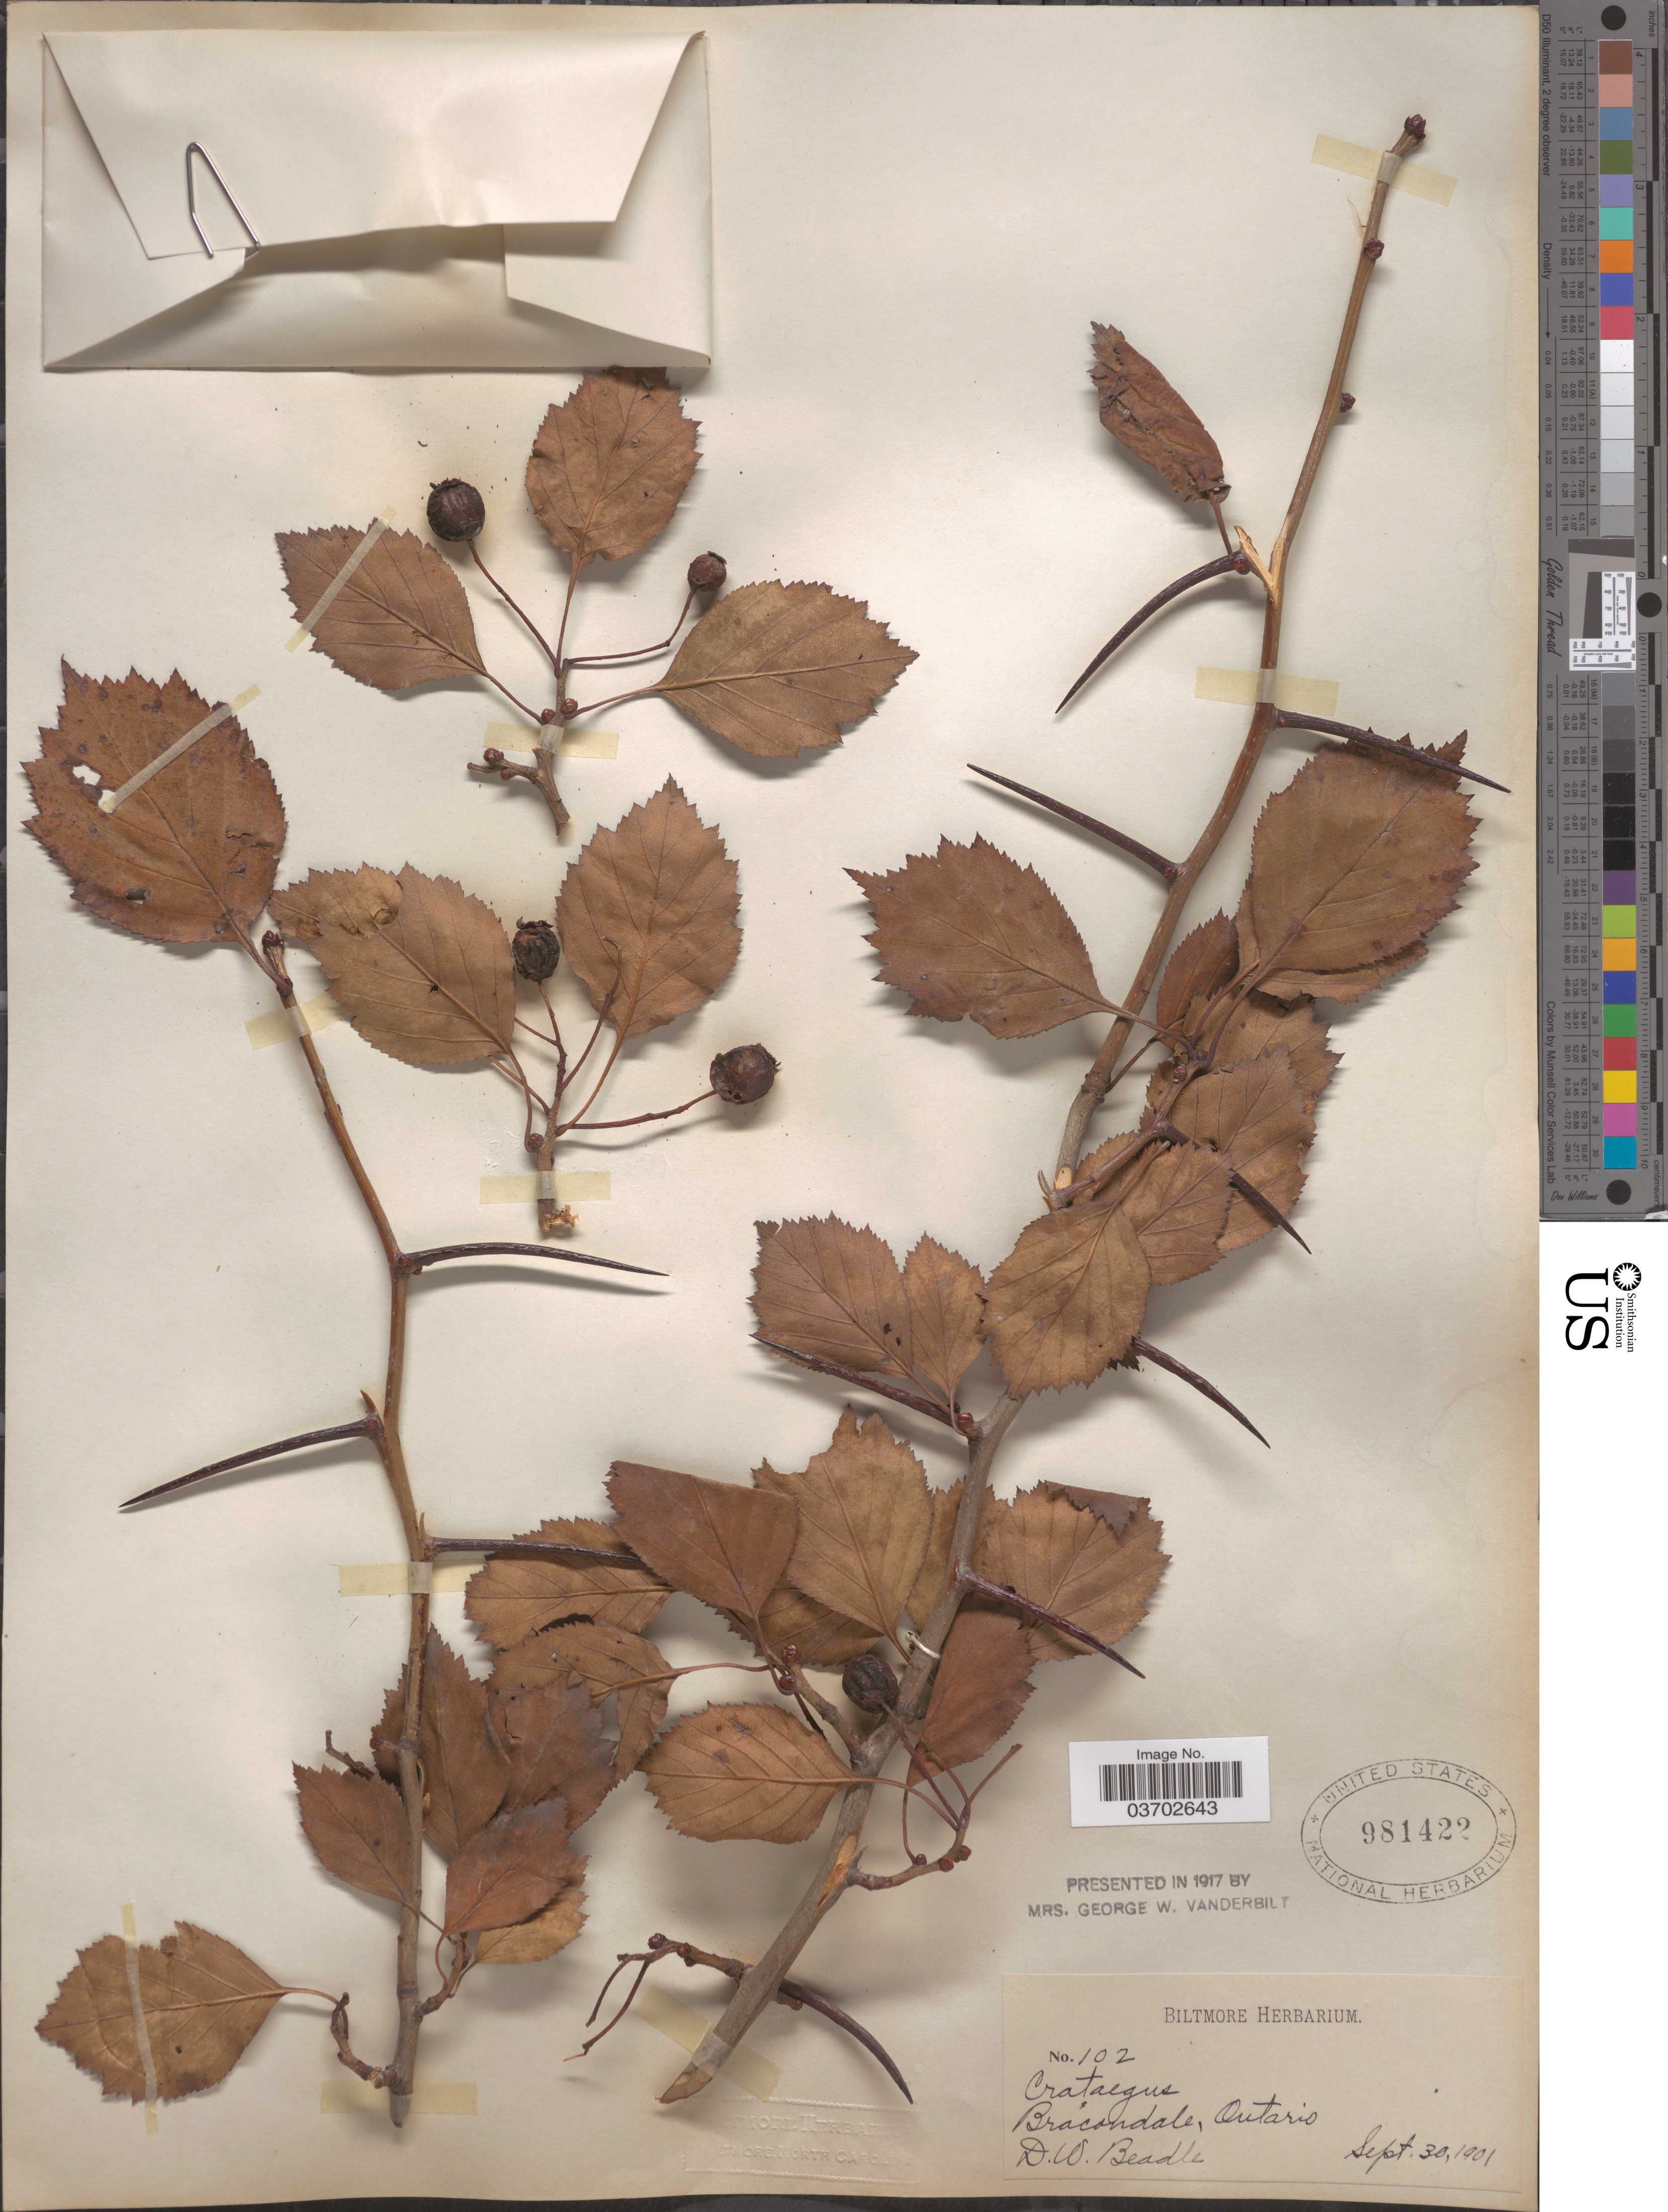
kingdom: Plantae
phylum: Tracheophyta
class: Magnoliopsida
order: Rosales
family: Rosaceae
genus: Crataegus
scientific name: Crataegus sp.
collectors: D. Beadle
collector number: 102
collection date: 1901-09-30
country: Canada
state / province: Ontario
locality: Bracondale.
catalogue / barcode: US 981422